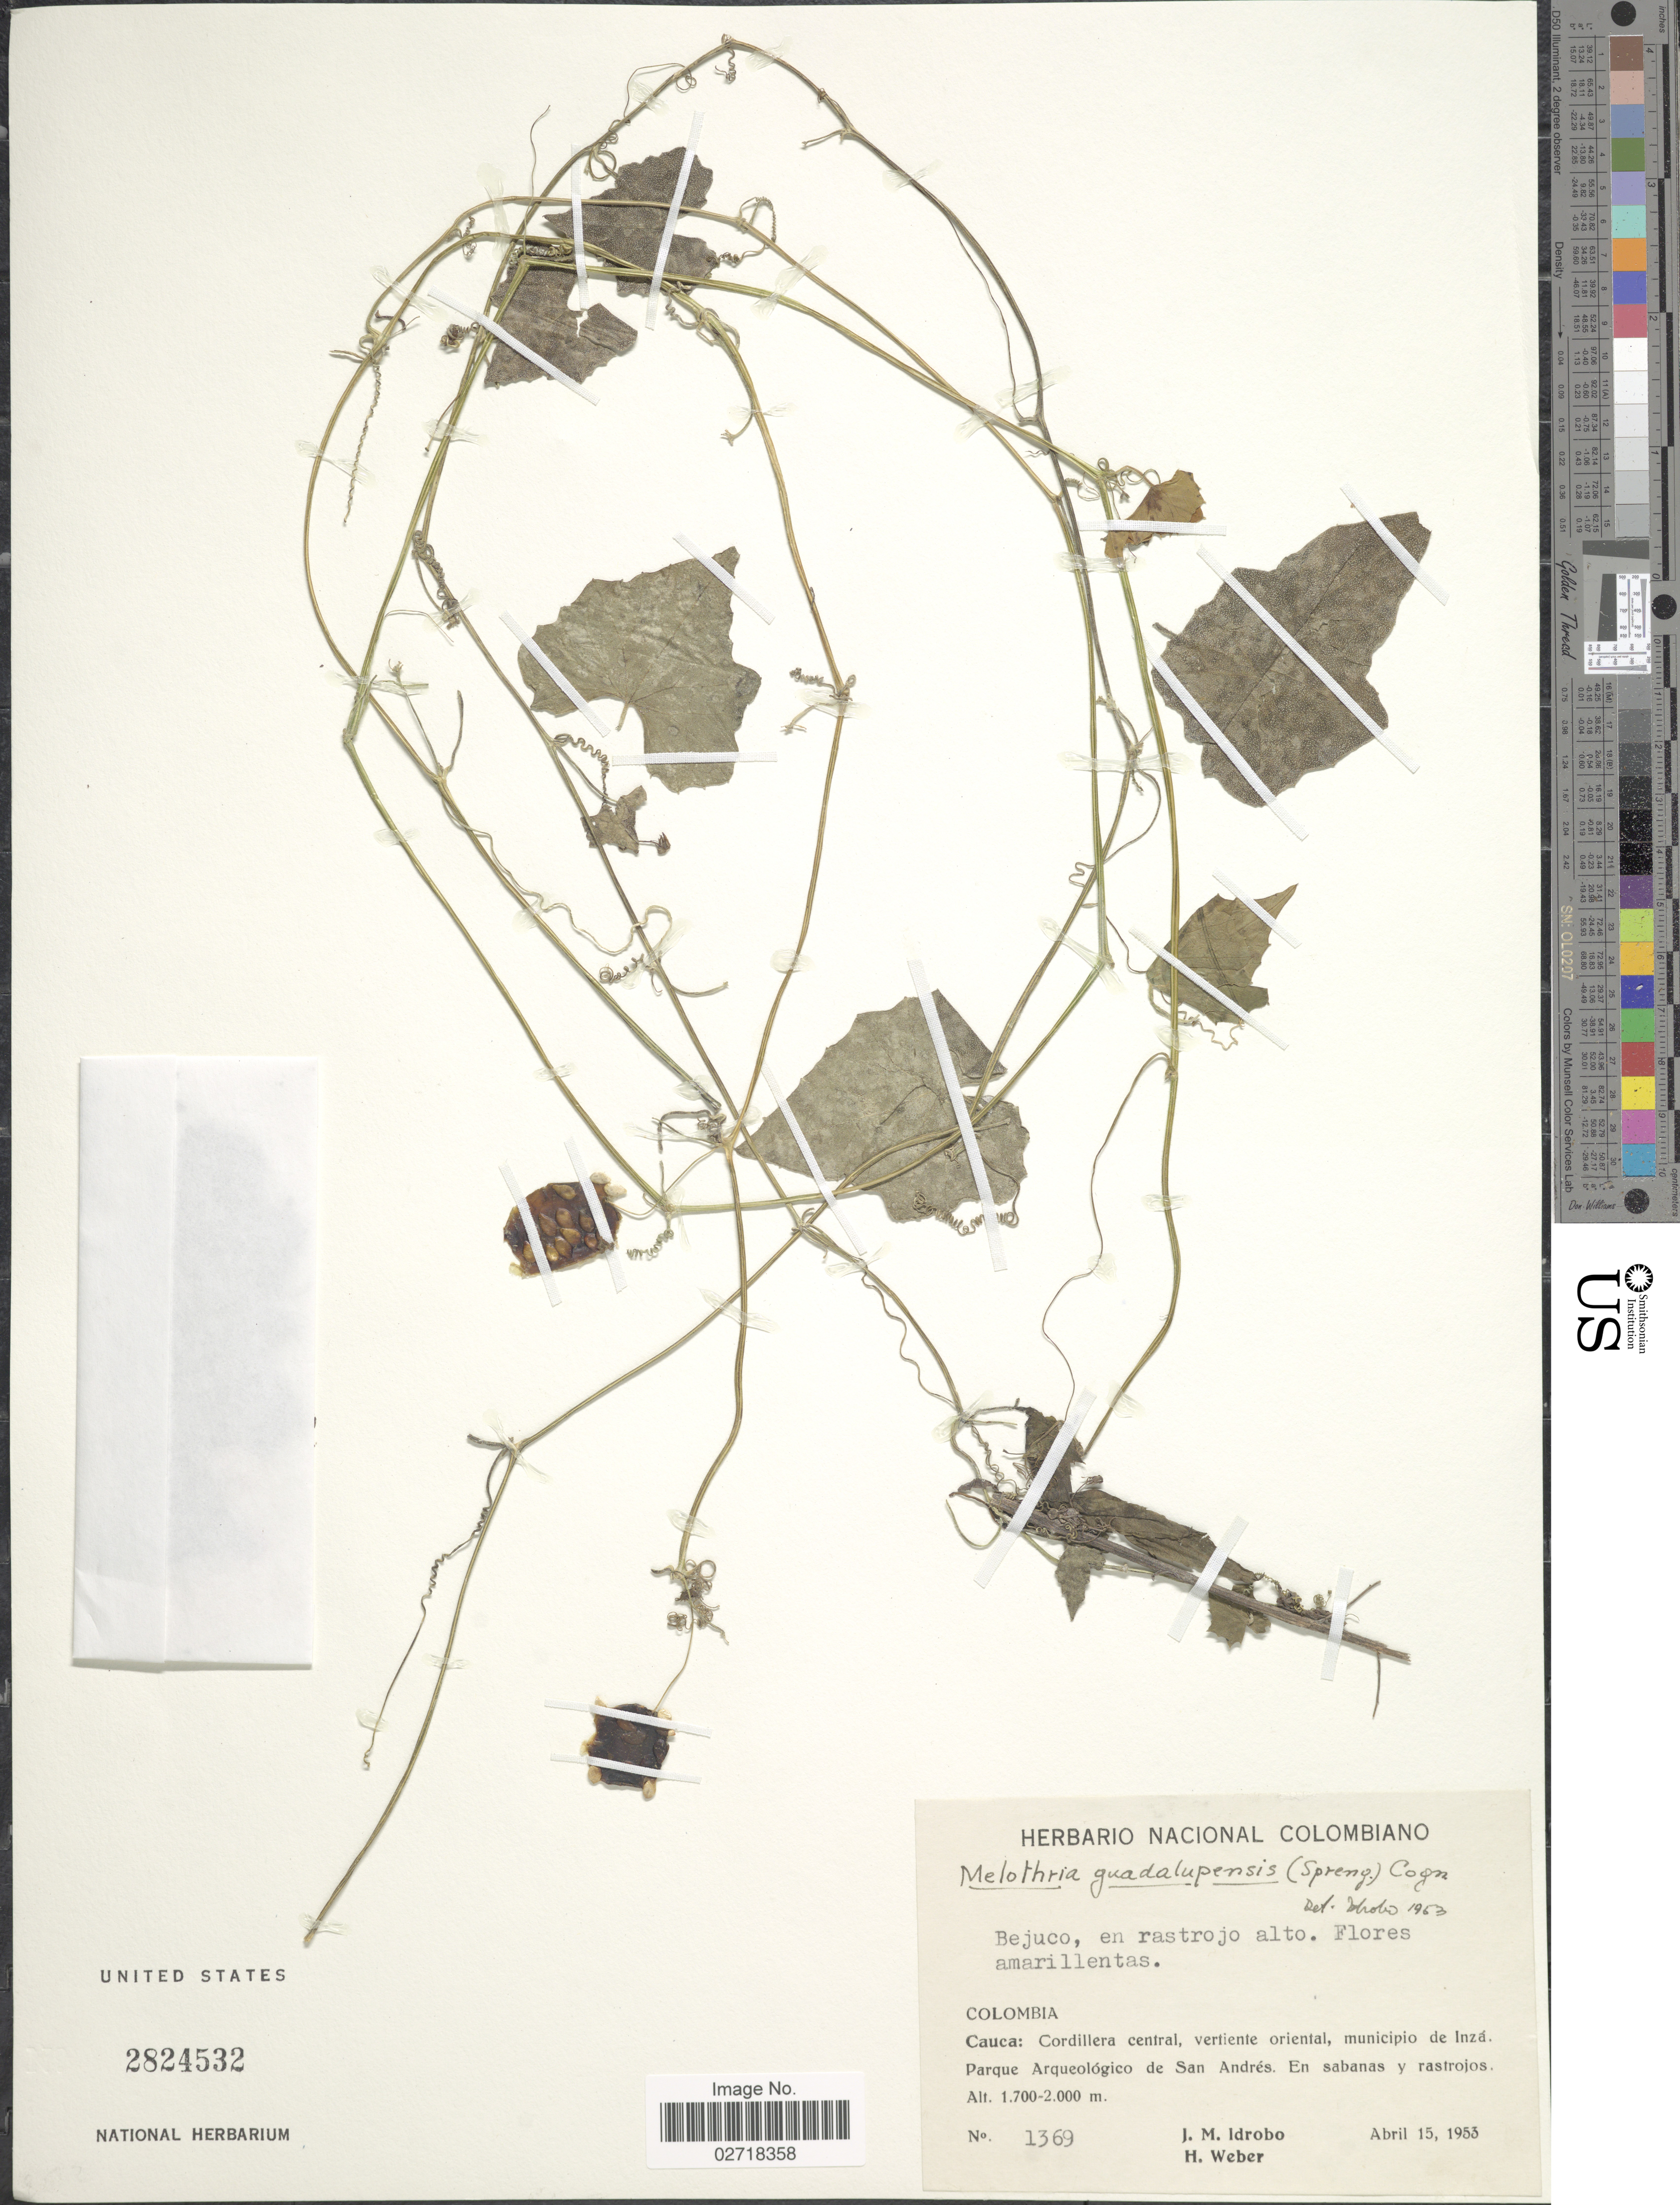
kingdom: Plantae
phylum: Tracheophyta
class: Magnoliopsida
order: Cucurbitales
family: Cucurbitaceae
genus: Melothria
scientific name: Melothria pendula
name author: L.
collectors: J. M. Idrobo & H. Weber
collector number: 1369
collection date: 1953-04-15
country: Colombia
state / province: Cauca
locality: Cordillera central, vertiente oriental, municipio de Inza. Parque Arqueologico de San Andres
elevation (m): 1700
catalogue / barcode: US 2824532